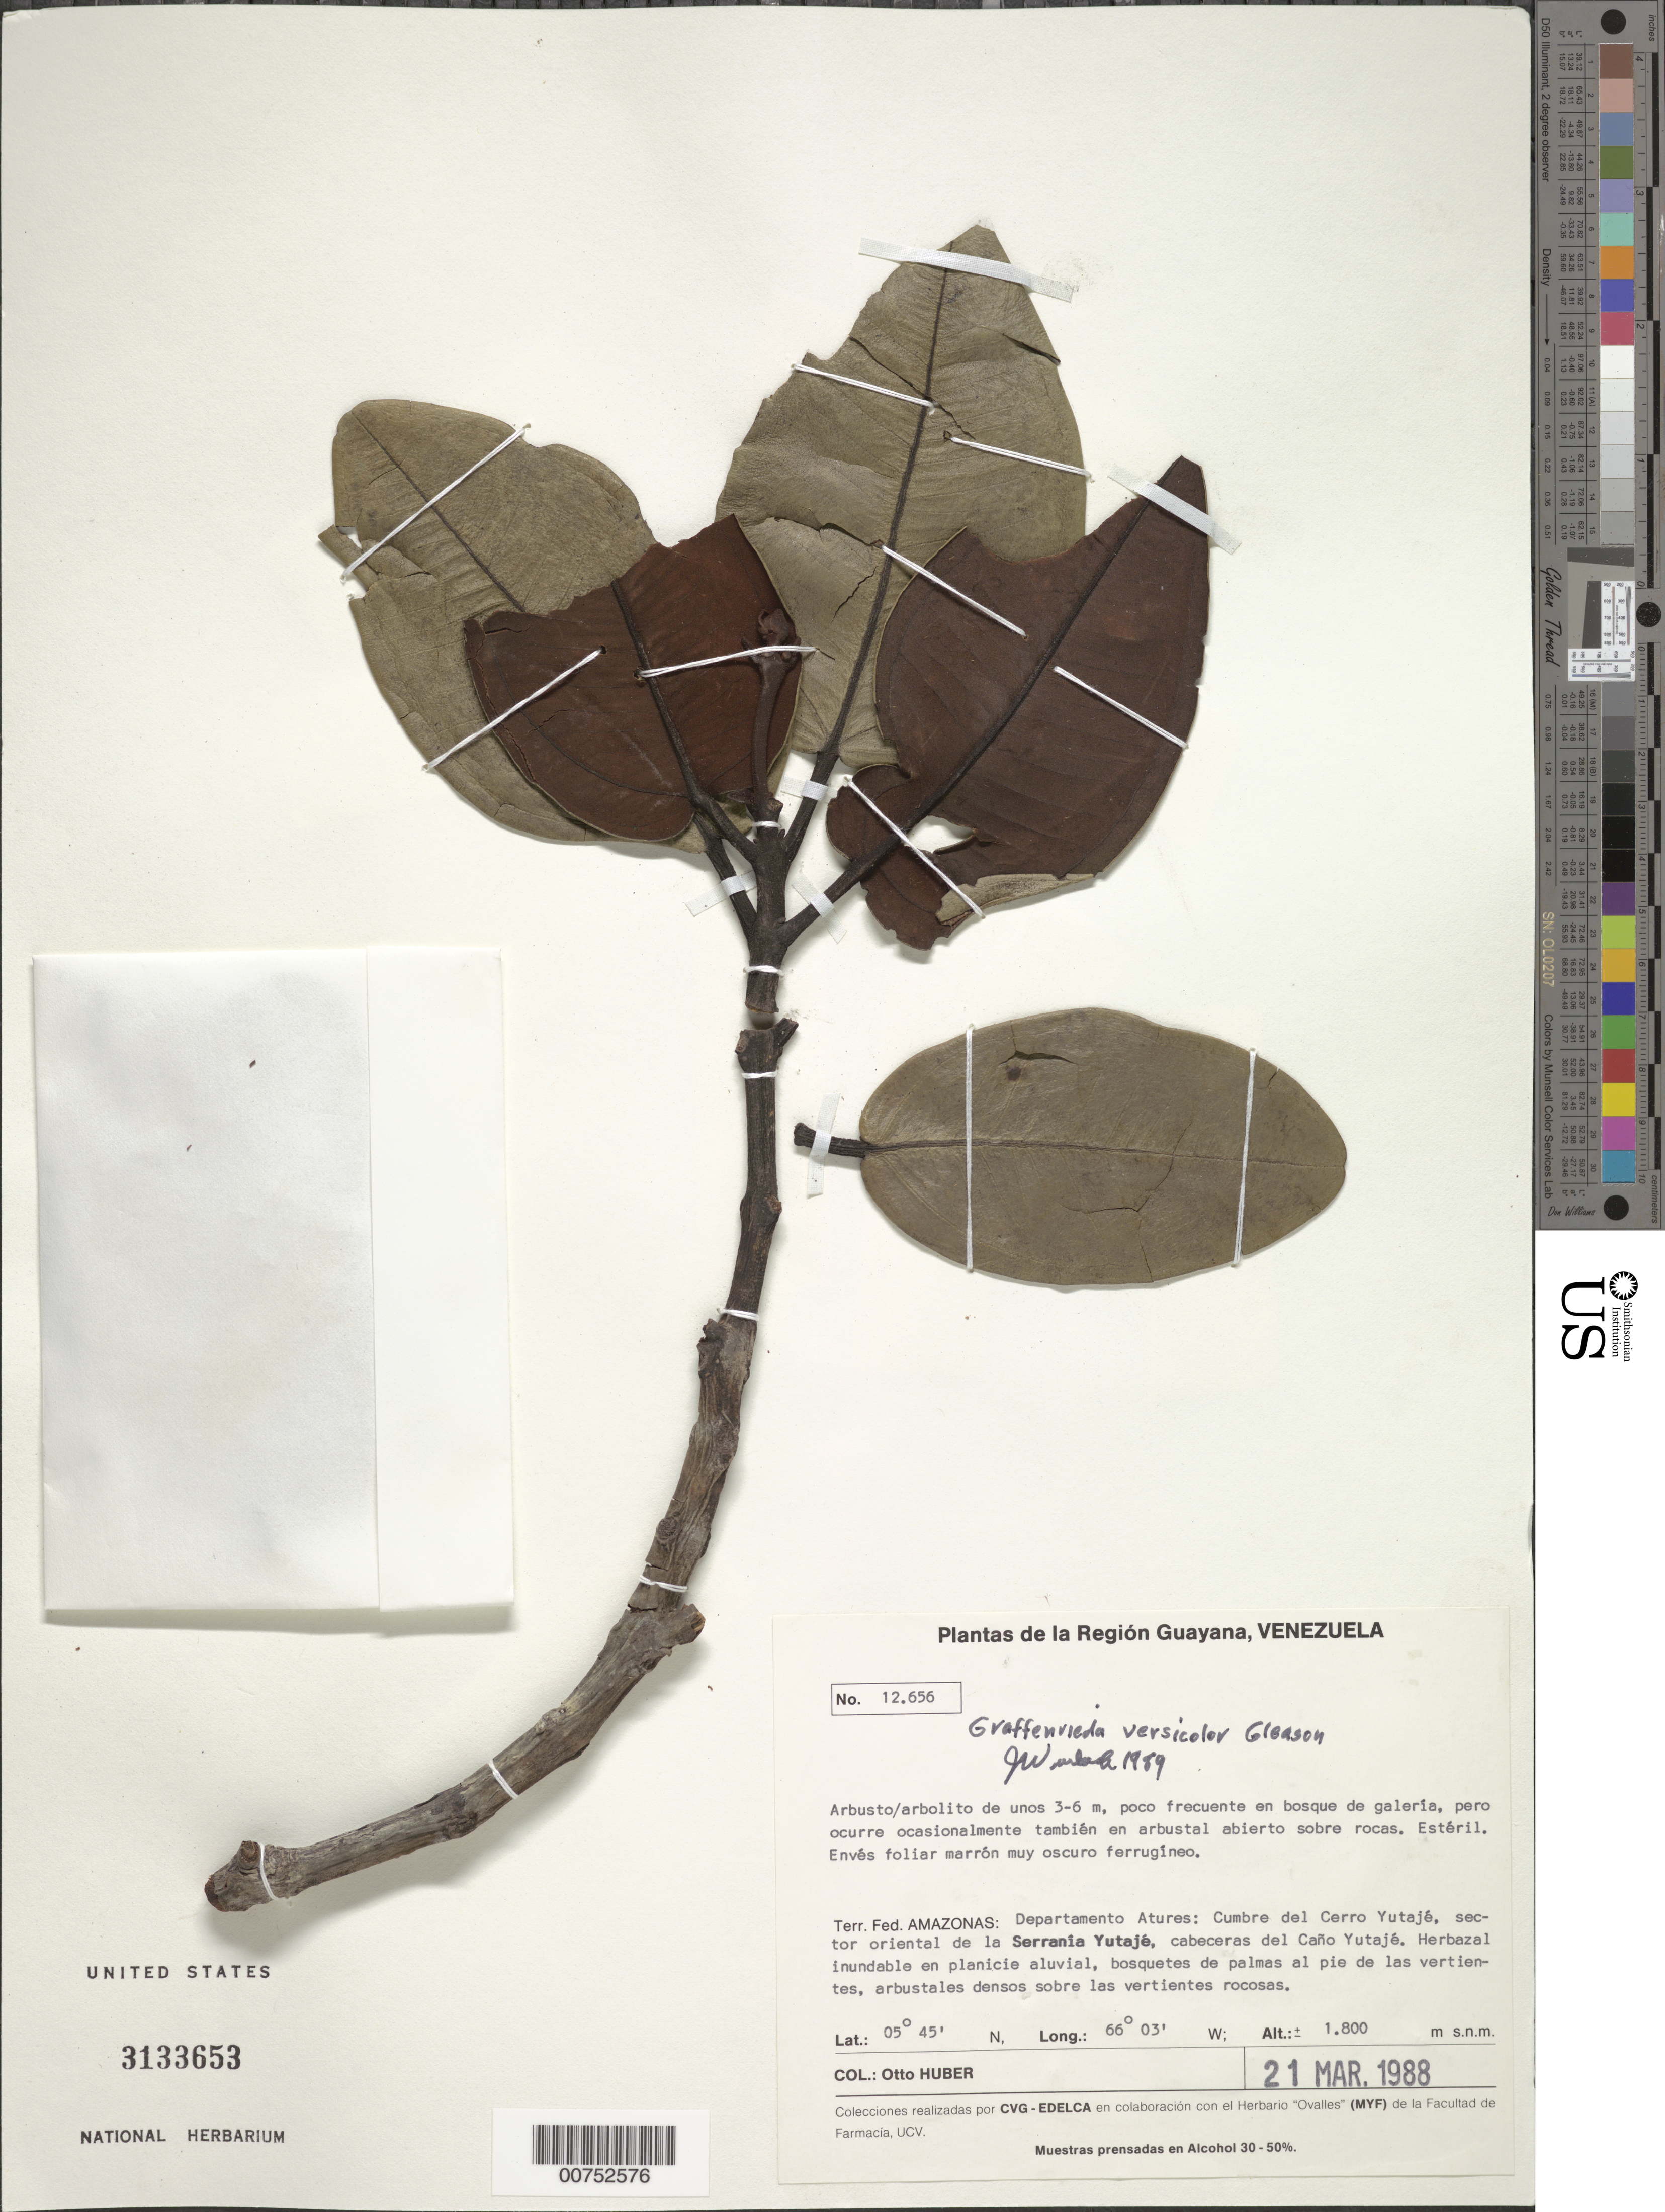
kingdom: Plantae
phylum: Tracheophyta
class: Magnoliopsida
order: Myrtales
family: Melastomataceae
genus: Graffenrieda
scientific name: Graffenrieda versicolor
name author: Gleason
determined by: Gröger, A.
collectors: O. Huber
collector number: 12656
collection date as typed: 21-Mar-88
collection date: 1988-03-21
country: Venezuela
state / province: Amazonas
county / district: Atures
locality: Cerro Yutajé, cumbre, sector oriental de la Serrania Yutajé, cabeceras del Caño Yutajé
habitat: Gallery forest, pero ocurre ocasionalmente tambien en arbustal abierto sobre rocas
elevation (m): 1800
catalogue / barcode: US 3133653